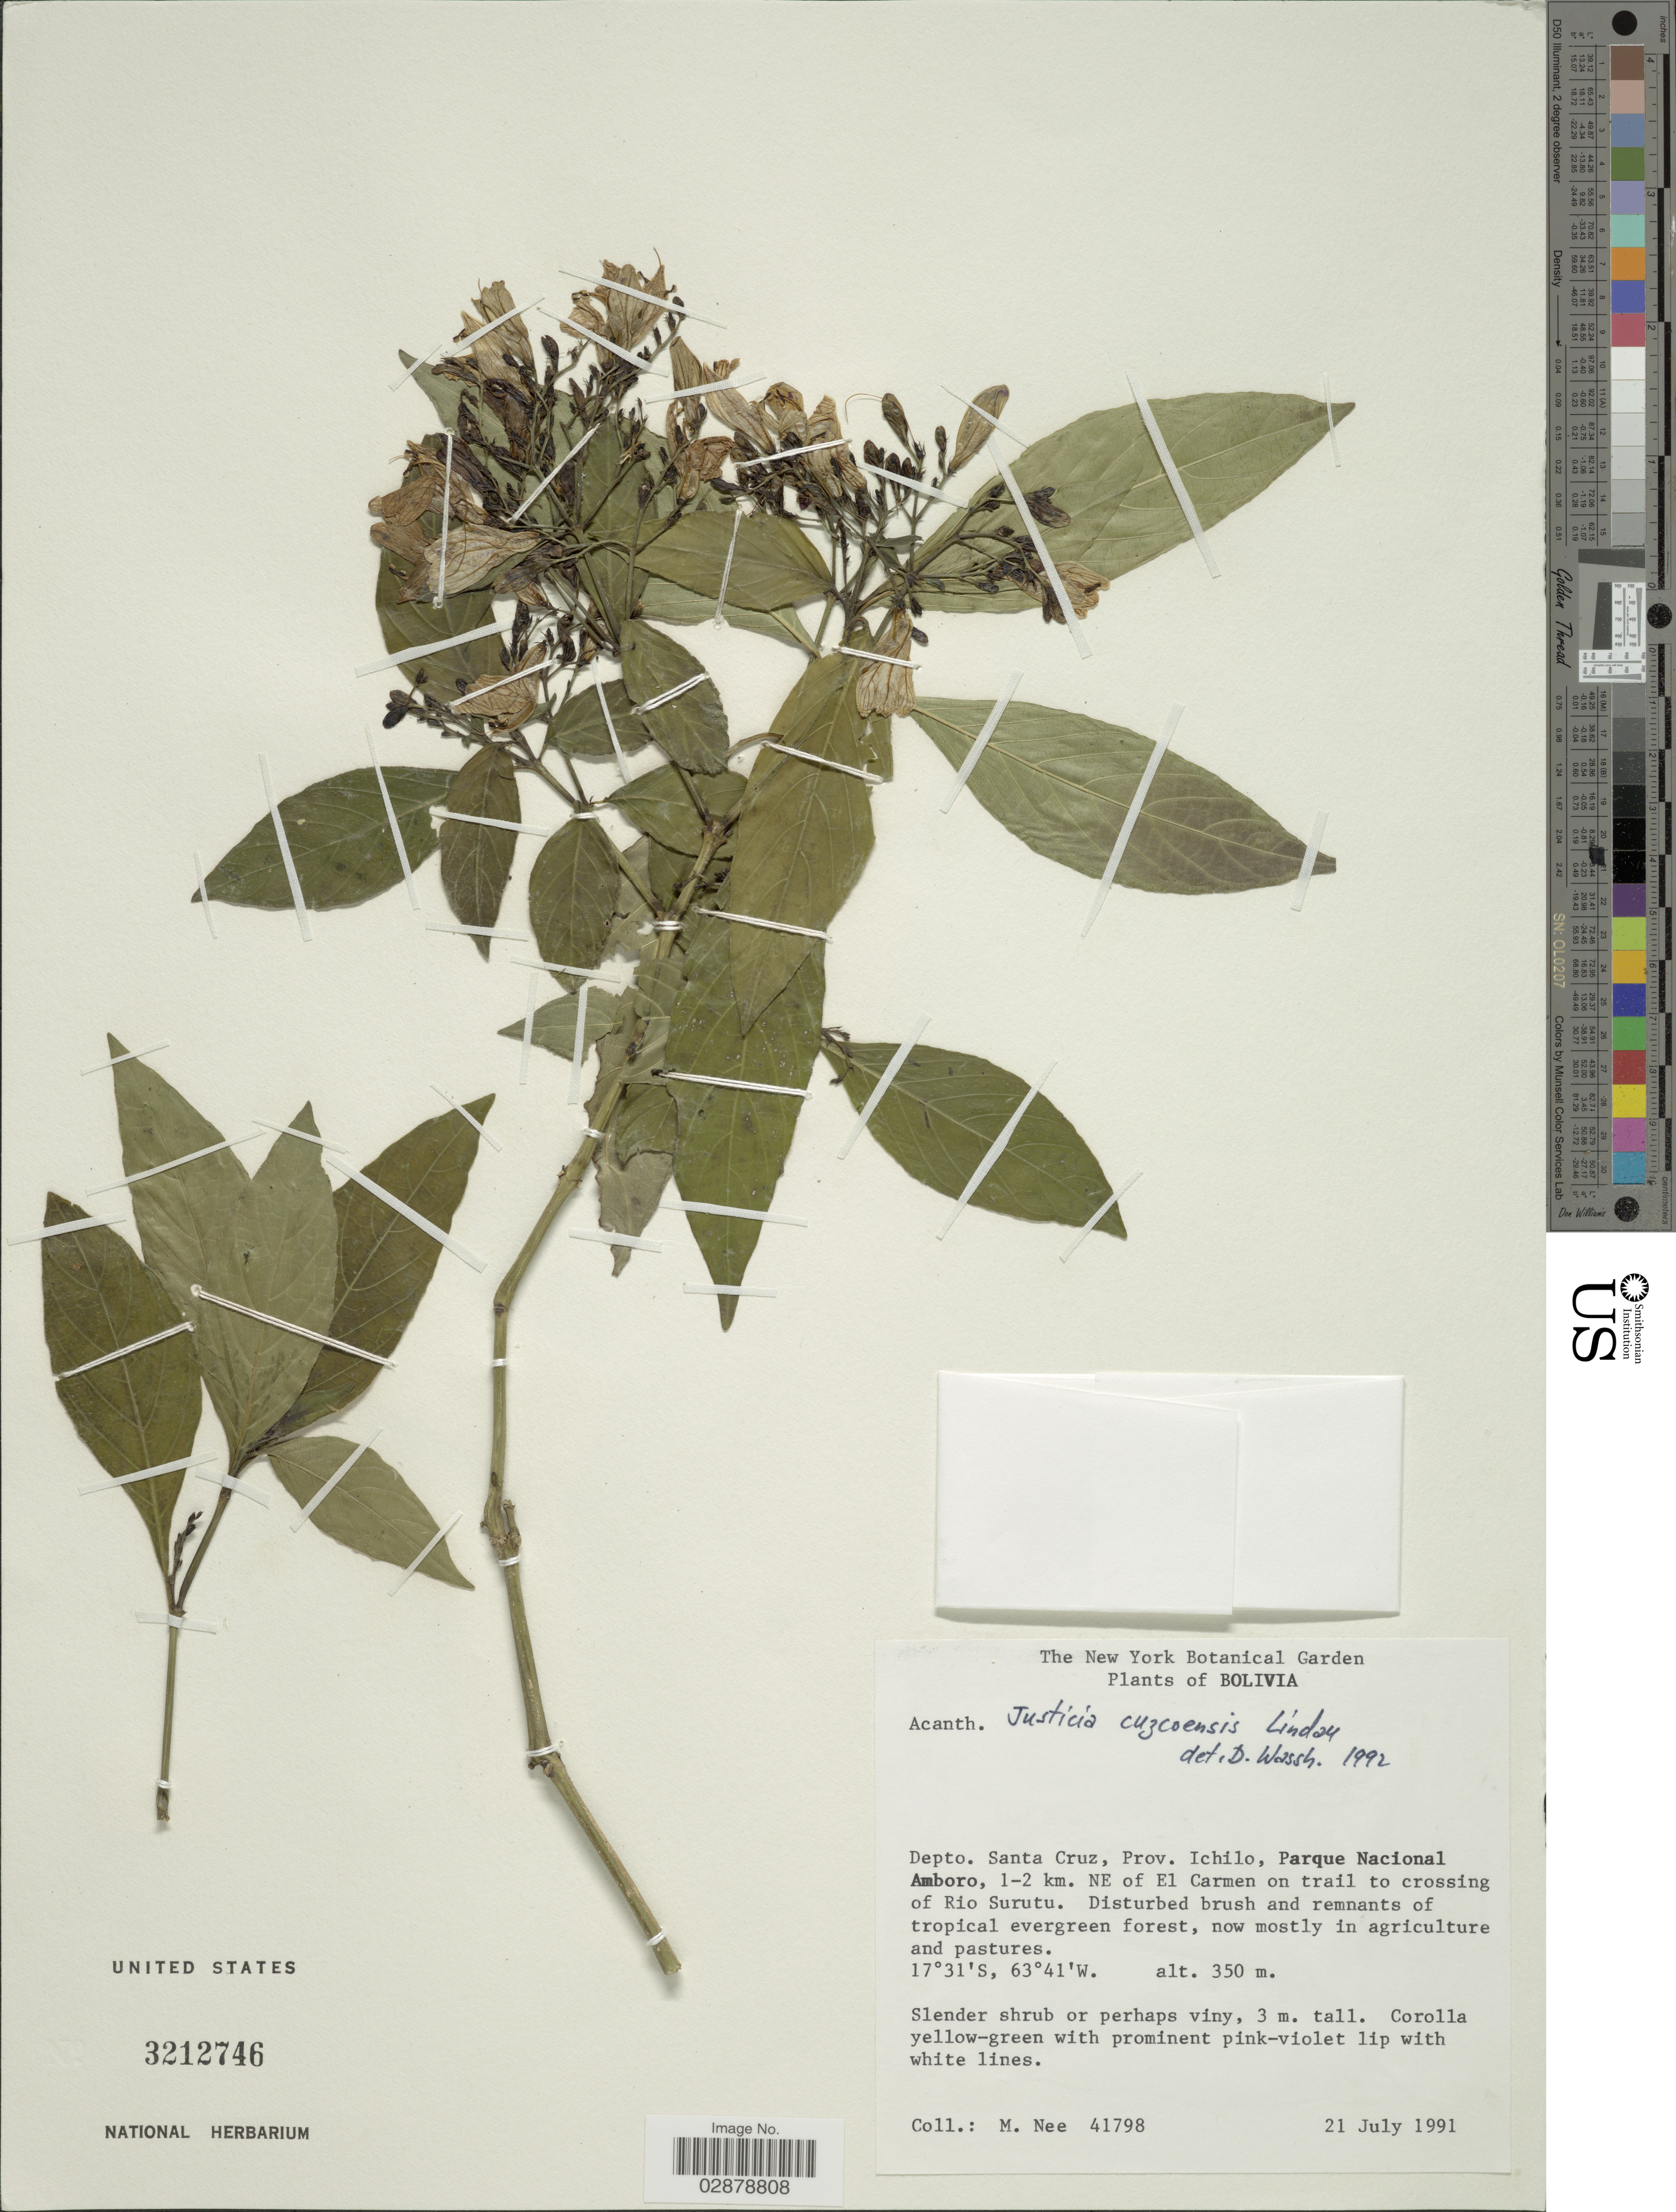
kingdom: Plantae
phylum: Tracheophyta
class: Magnoliopsida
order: Lamiales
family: Acanthaceae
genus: Justicia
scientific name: Justicia cuzcoensis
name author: Lindau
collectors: M. Nee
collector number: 41798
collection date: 1991-07-21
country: Bolivia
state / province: Santa Cruz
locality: Depto. Santa Cruz, Prov. Ichilo, Parque Nacional Amboro, 1-2 km. NE of El Carmen on trail to crossing of Rio Surutu.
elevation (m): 350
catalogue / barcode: US 3212746